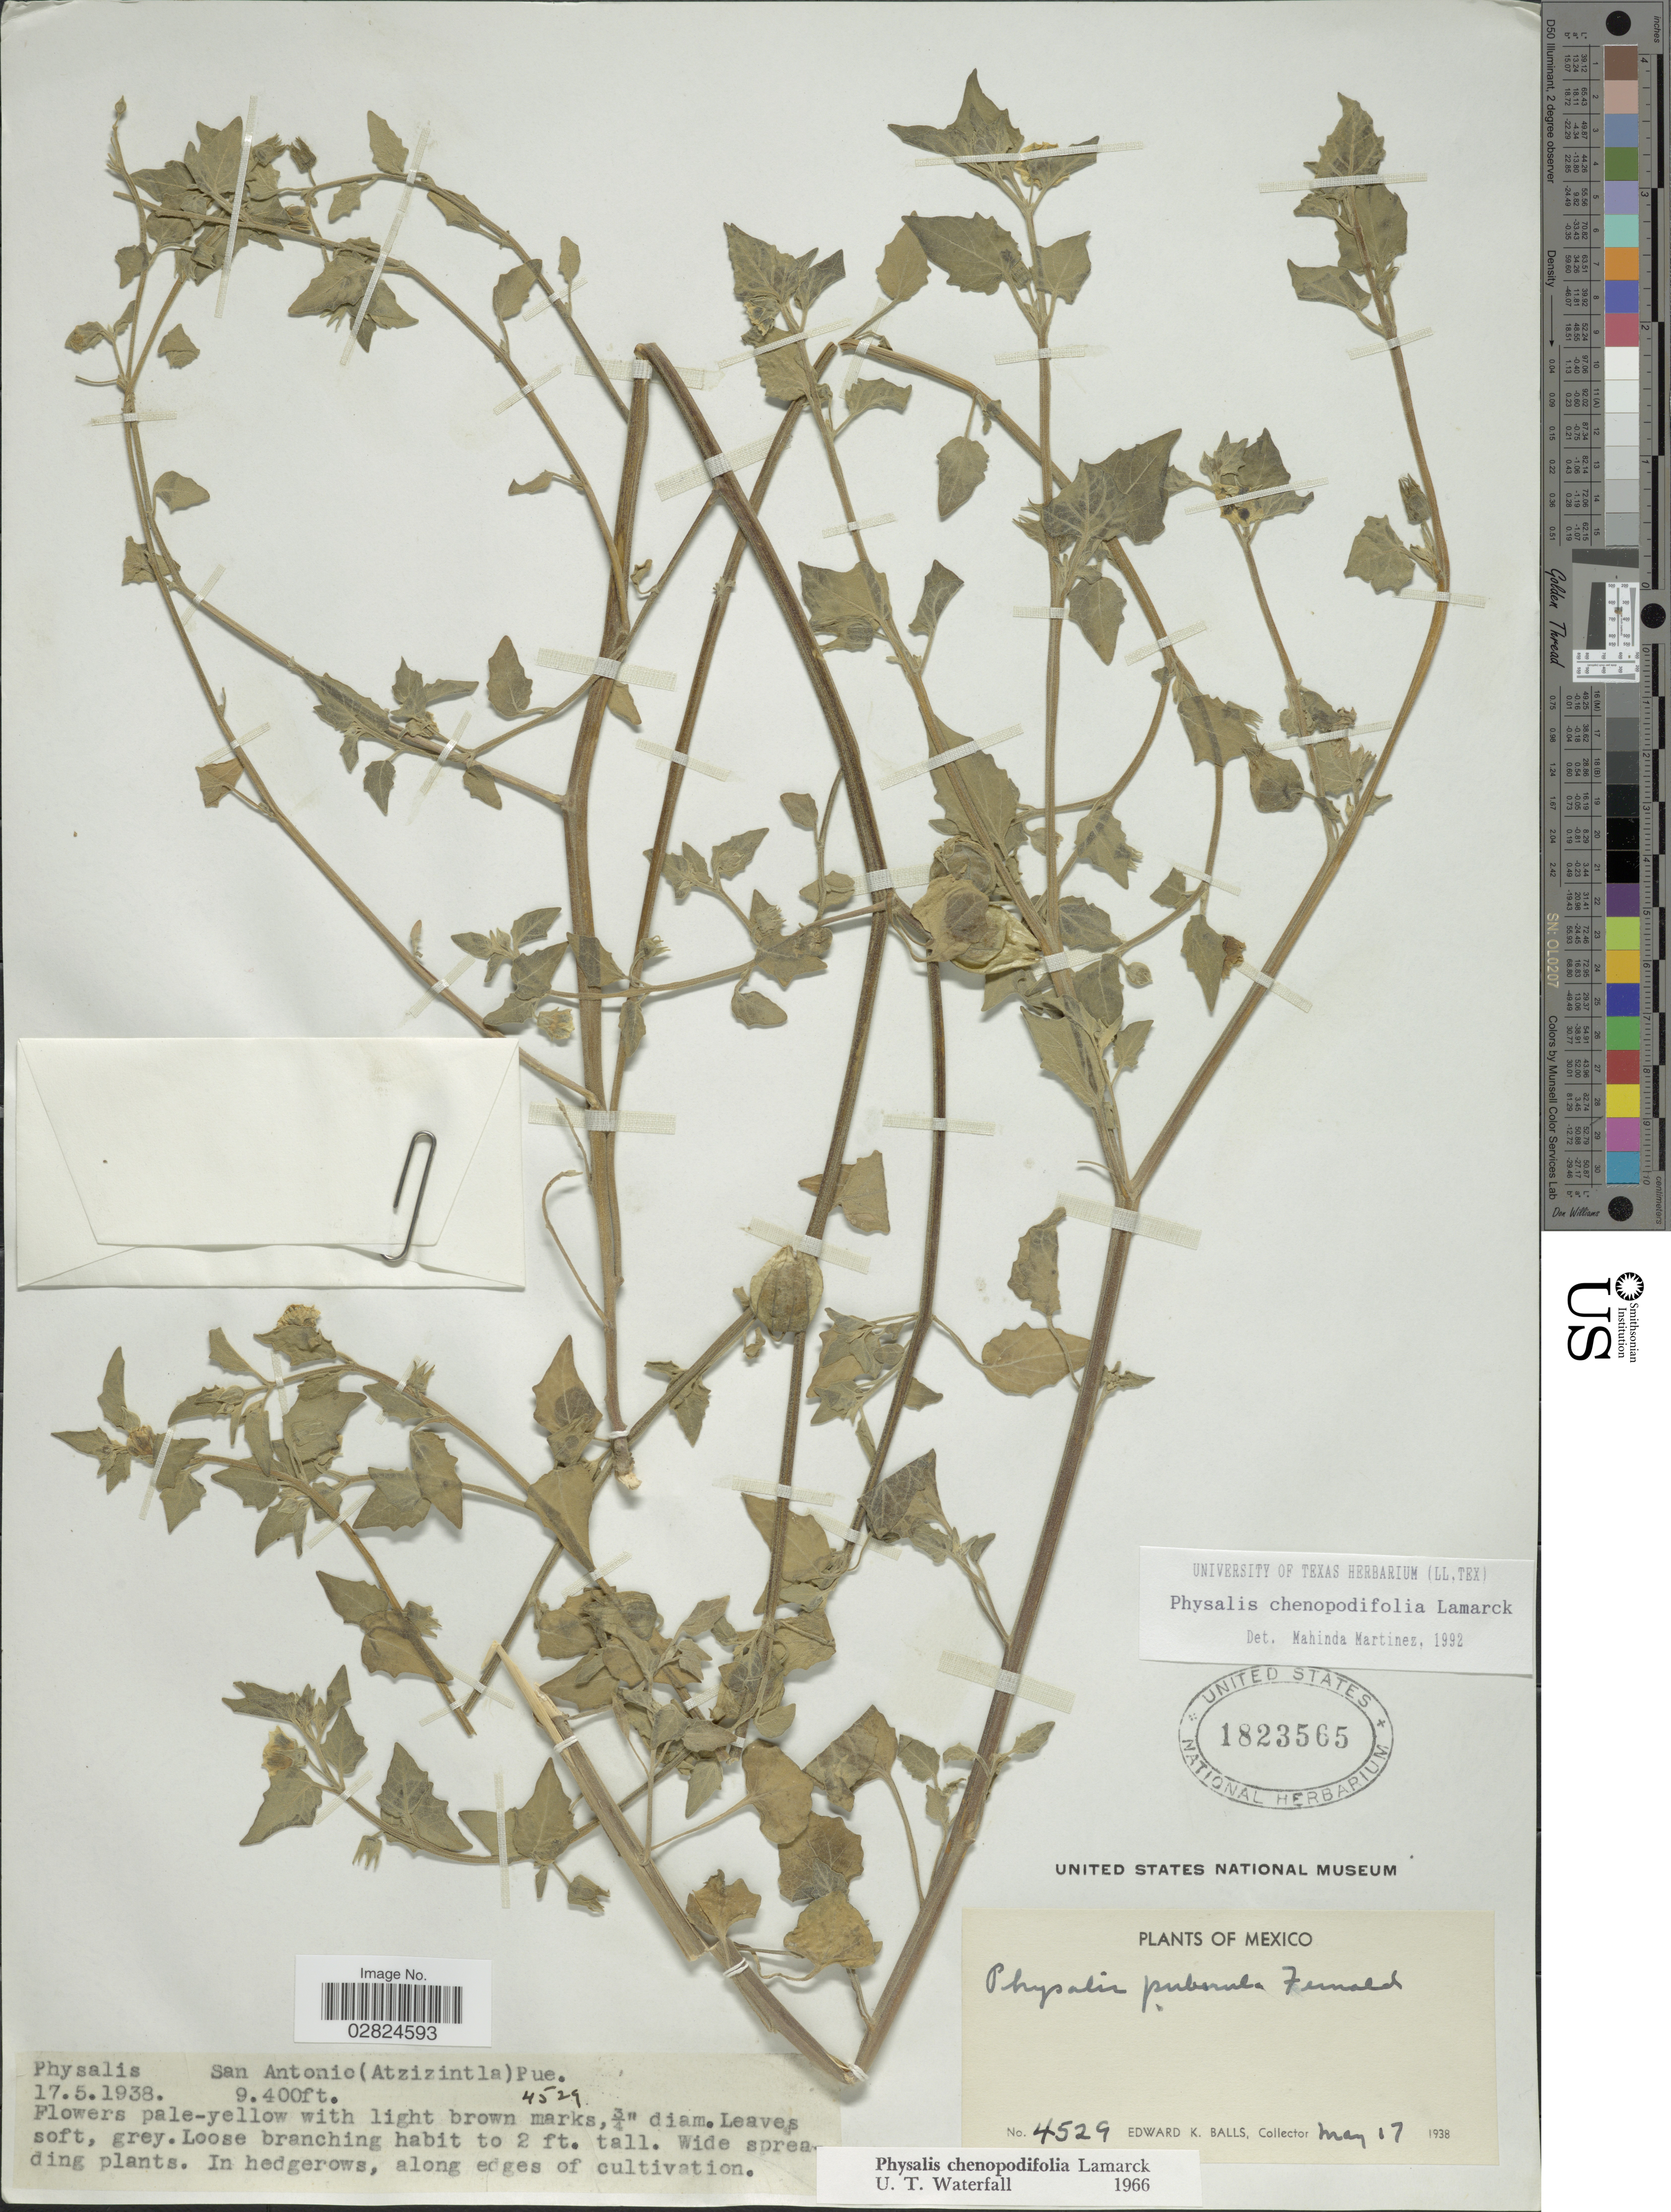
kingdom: Plantae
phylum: Tracheophyta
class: Magnoliopsida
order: Solanales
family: Solanaceae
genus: Physalis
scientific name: Physalis chenopodifolia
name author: Lam.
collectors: E. K. Balls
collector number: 4529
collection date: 1938-05-17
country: Mexico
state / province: Puebla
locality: San Antonio (Atzizintla) Pue.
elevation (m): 2865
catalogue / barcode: US 1823565